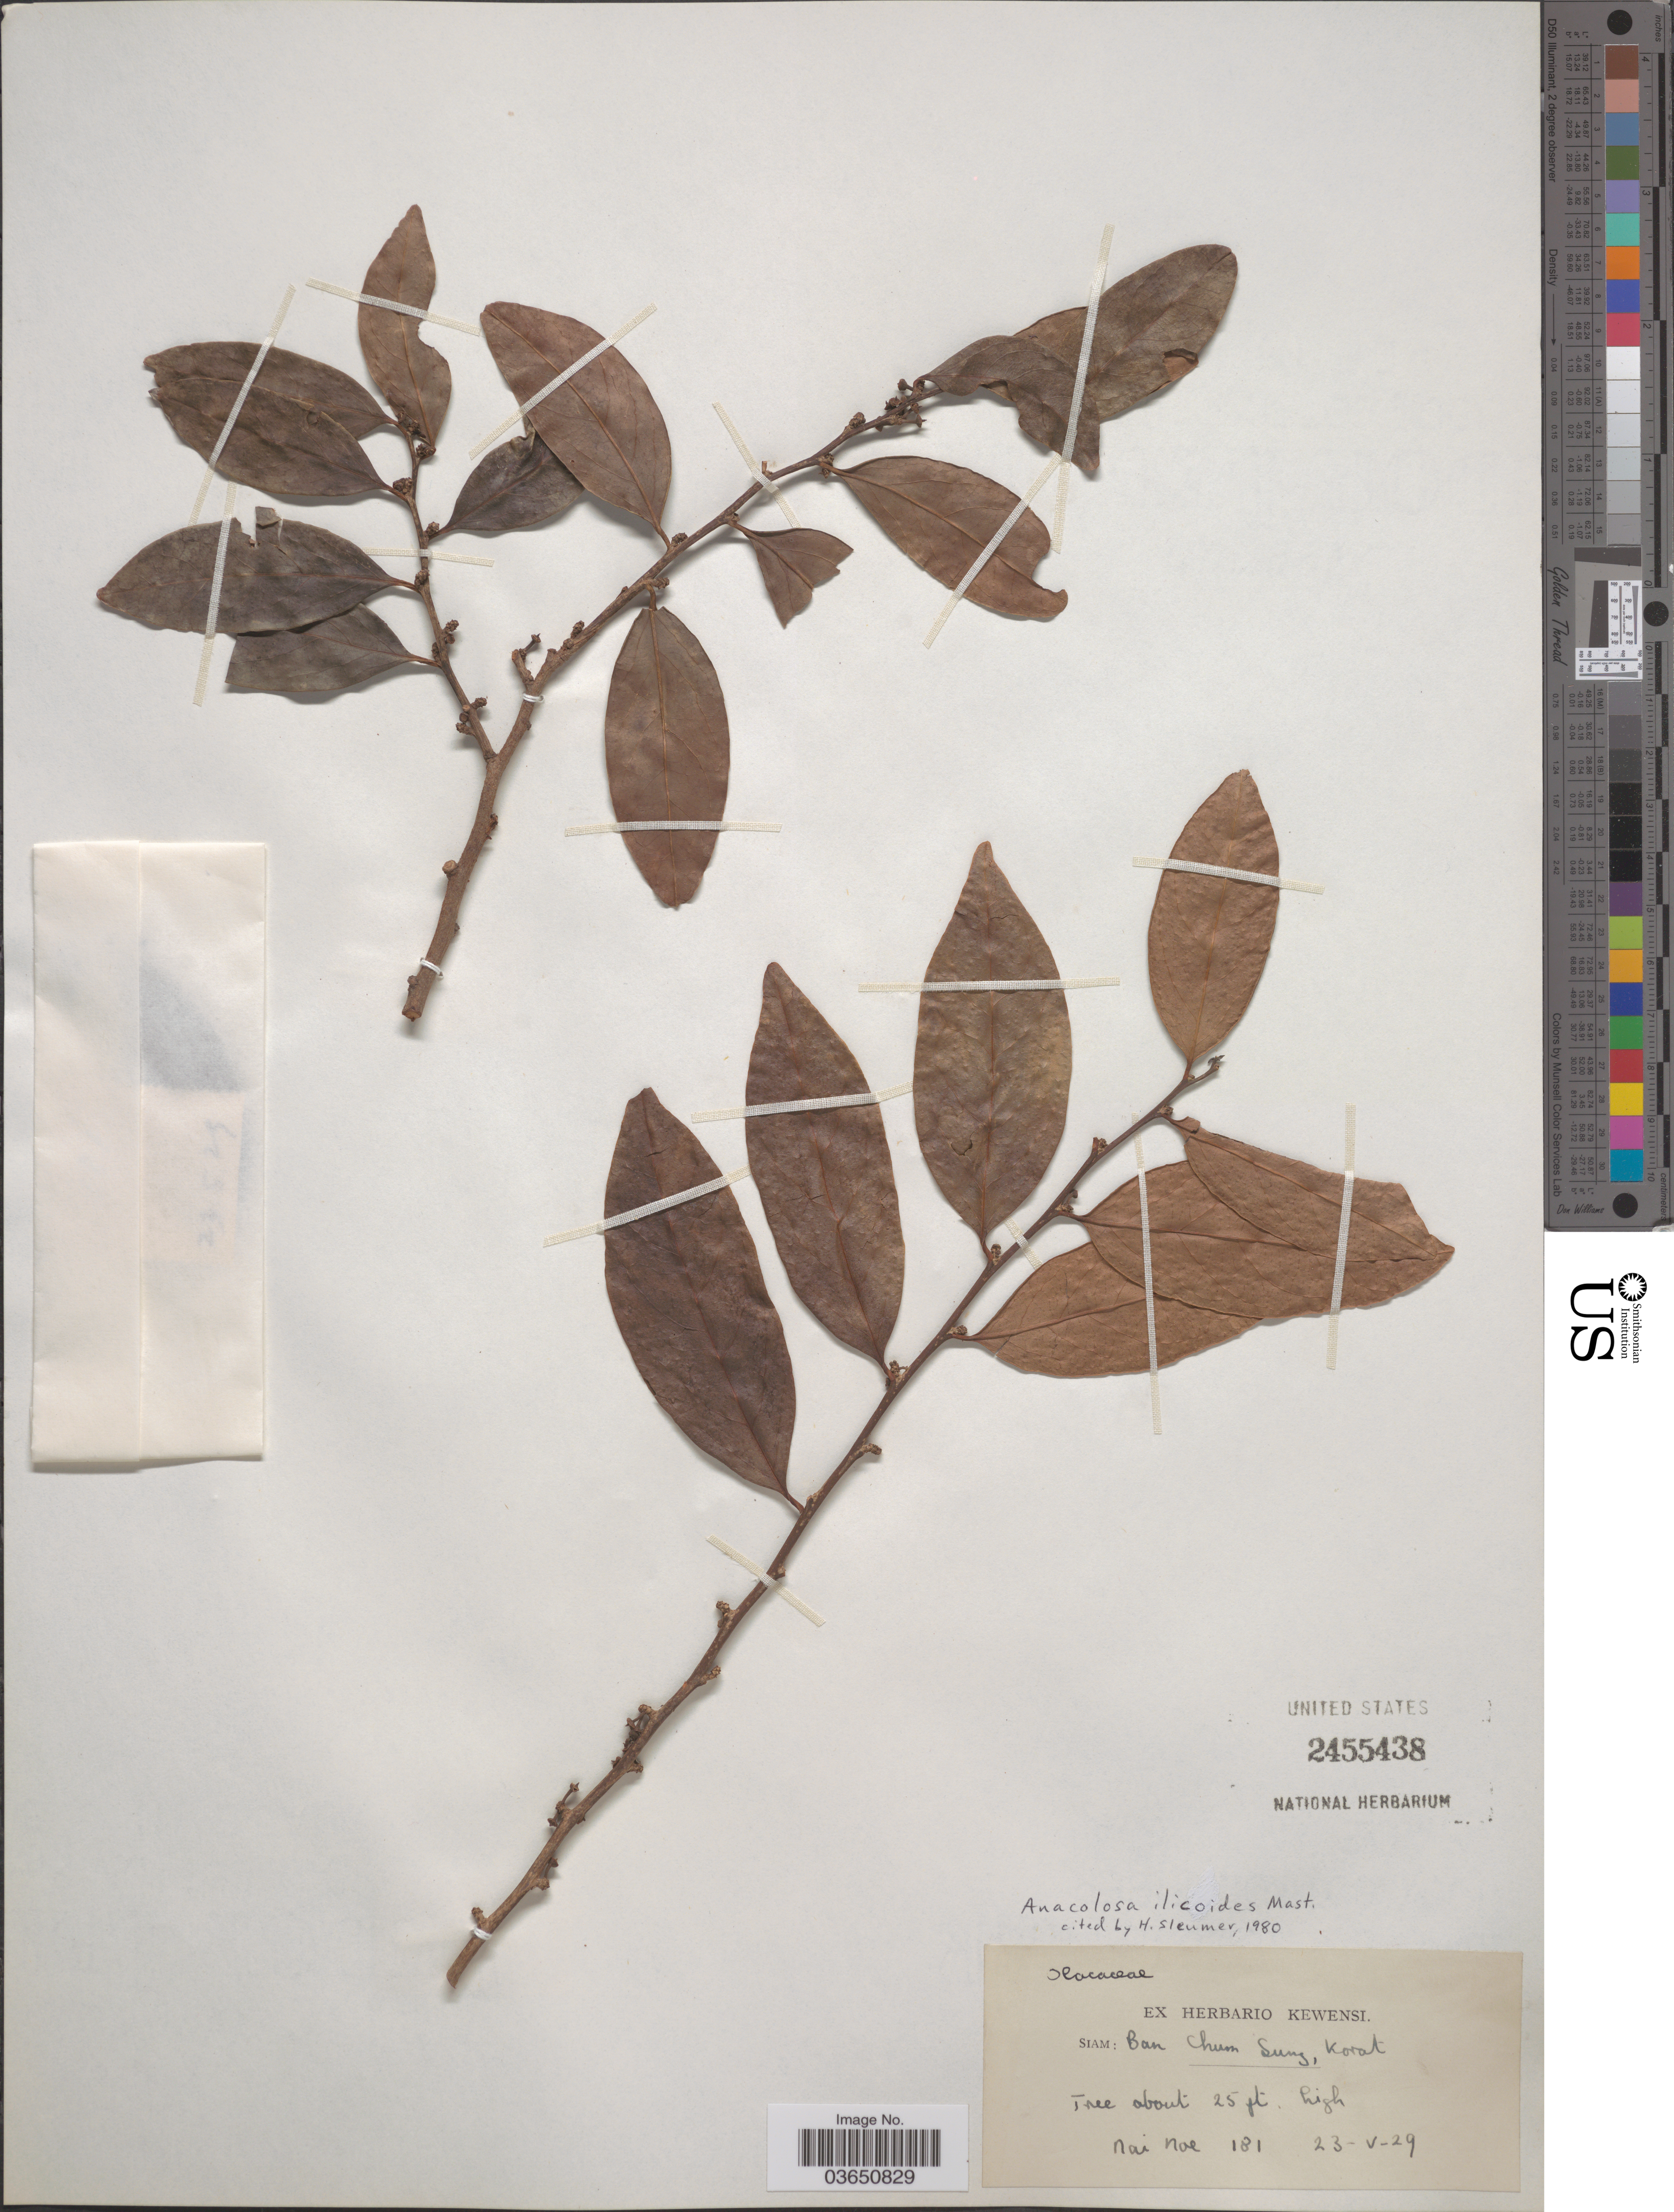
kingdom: Plantae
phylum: Tracheophyta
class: Magnoliopsida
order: Santalales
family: Aptandraceae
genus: Anacolosa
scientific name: Anacolosa ilicoides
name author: Mast.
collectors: N. Noe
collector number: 181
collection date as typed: Transcribed d/m/y: 23/5/29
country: Thailand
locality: Siam: Ban Chum Sung, Korat.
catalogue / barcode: US 2455438